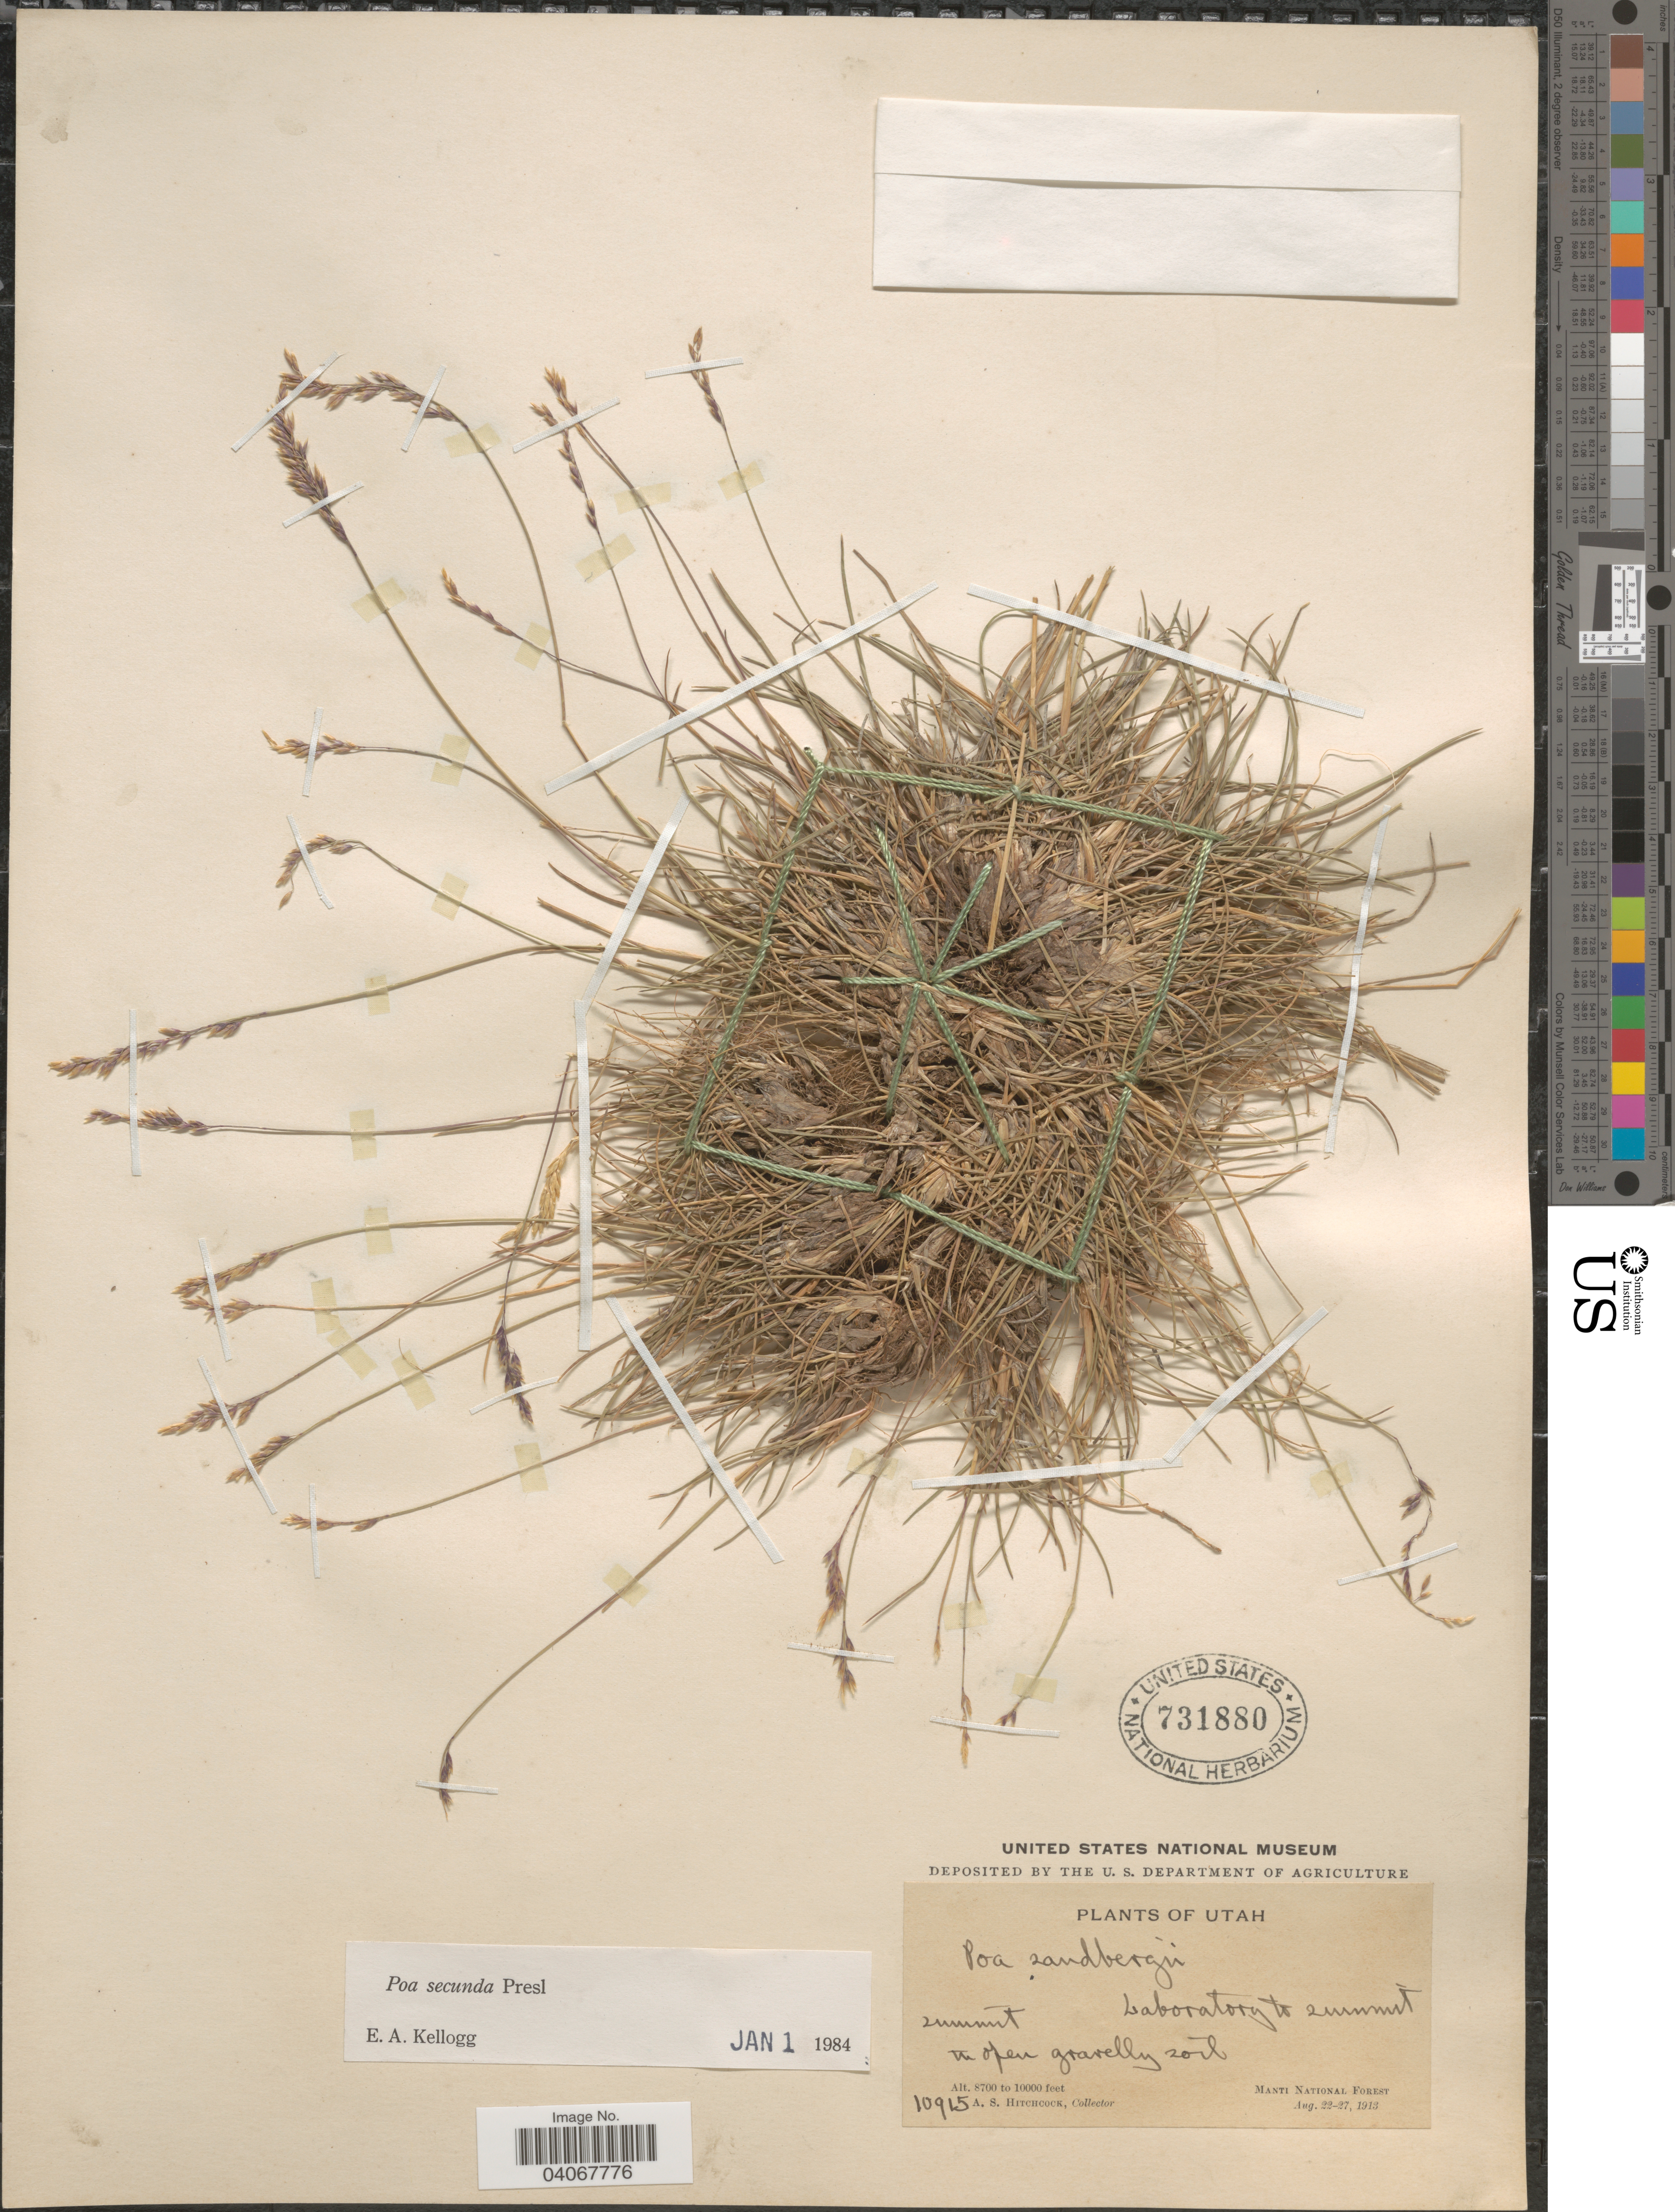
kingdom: Plantae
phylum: Tracheophyta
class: Liliopsida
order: Poales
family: Poaceae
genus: Poa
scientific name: Poa secunda subsp. secunda var. secunda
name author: J. Presl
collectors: A. S. Hitchcock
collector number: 10915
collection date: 1913-08-22/1913-08-27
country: United States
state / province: Utah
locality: Laboratory to summit. Manti National Forest.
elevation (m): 2652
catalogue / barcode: US 731880